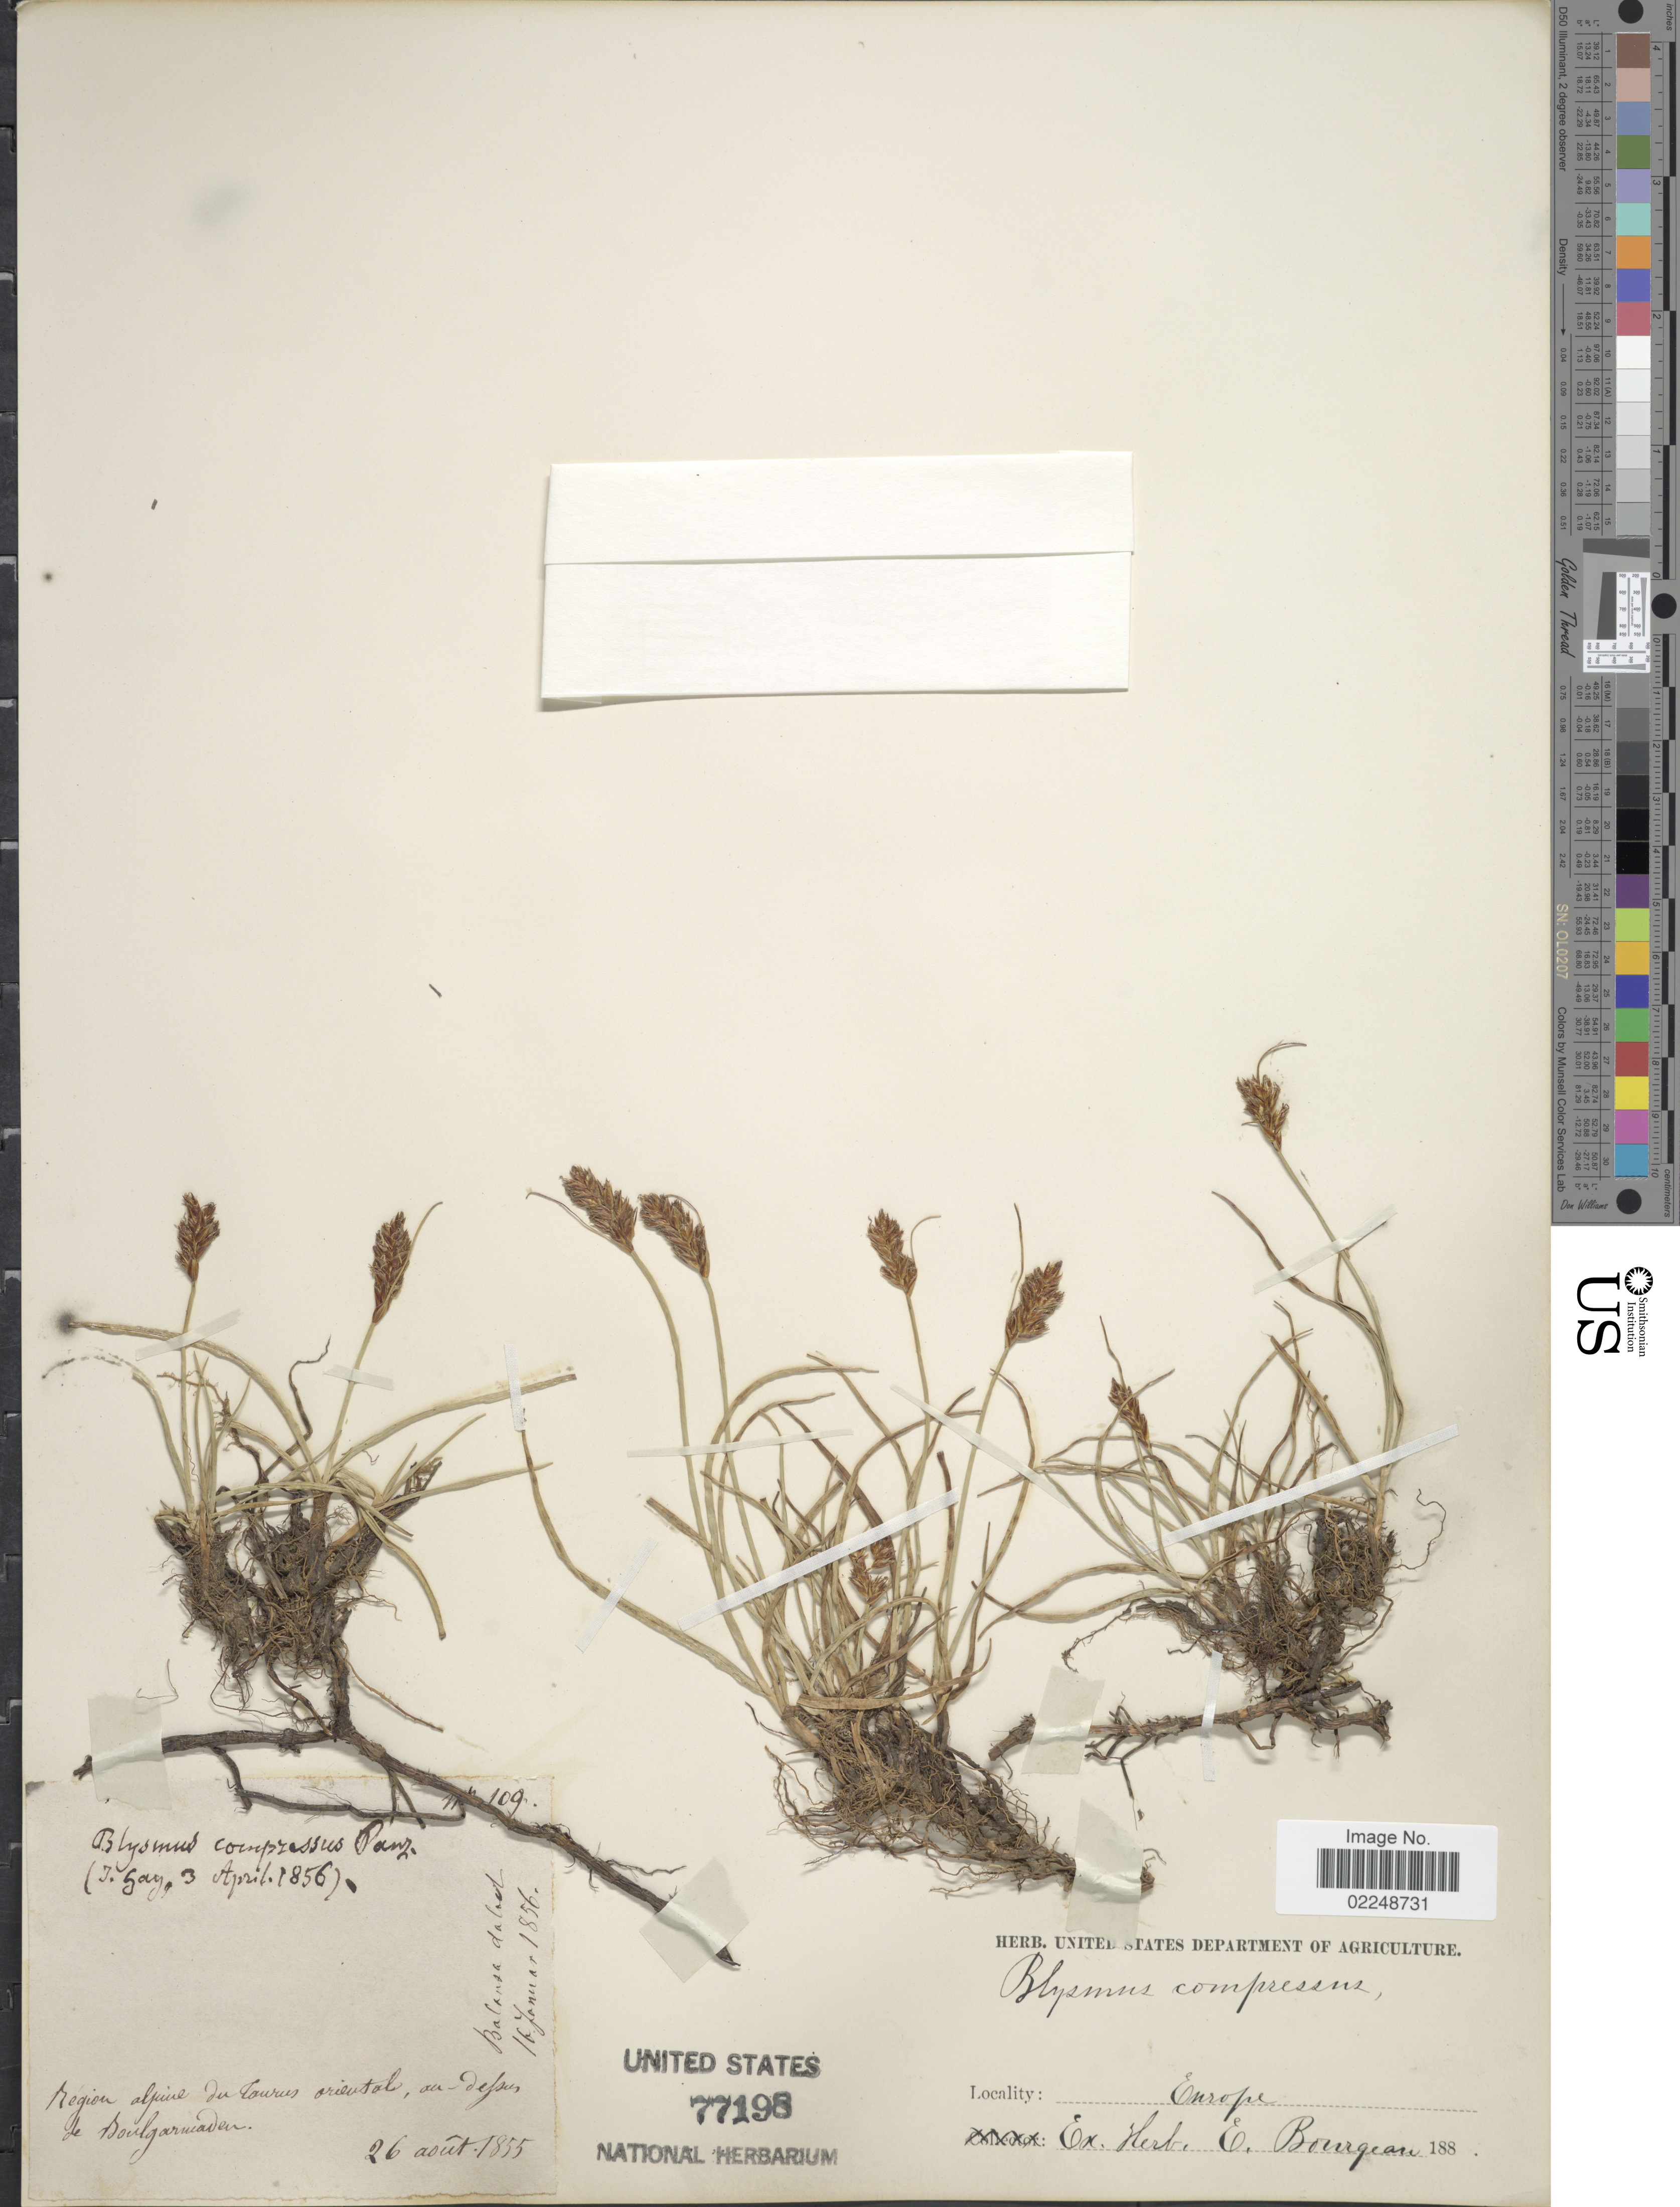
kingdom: Plantae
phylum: Tracheophyta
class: Liliopsida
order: Poales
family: Cyperaceae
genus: Blysmus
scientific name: Blysmus compressus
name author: (L.) Panzer ex Link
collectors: Ex herb. E. Bourgeau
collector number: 109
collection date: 1855-08-26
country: Turkey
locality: Europe, Region alpine du Tourus oriental, au-defsus de Boulgarniaden [interpreted]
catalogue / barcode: US 77198